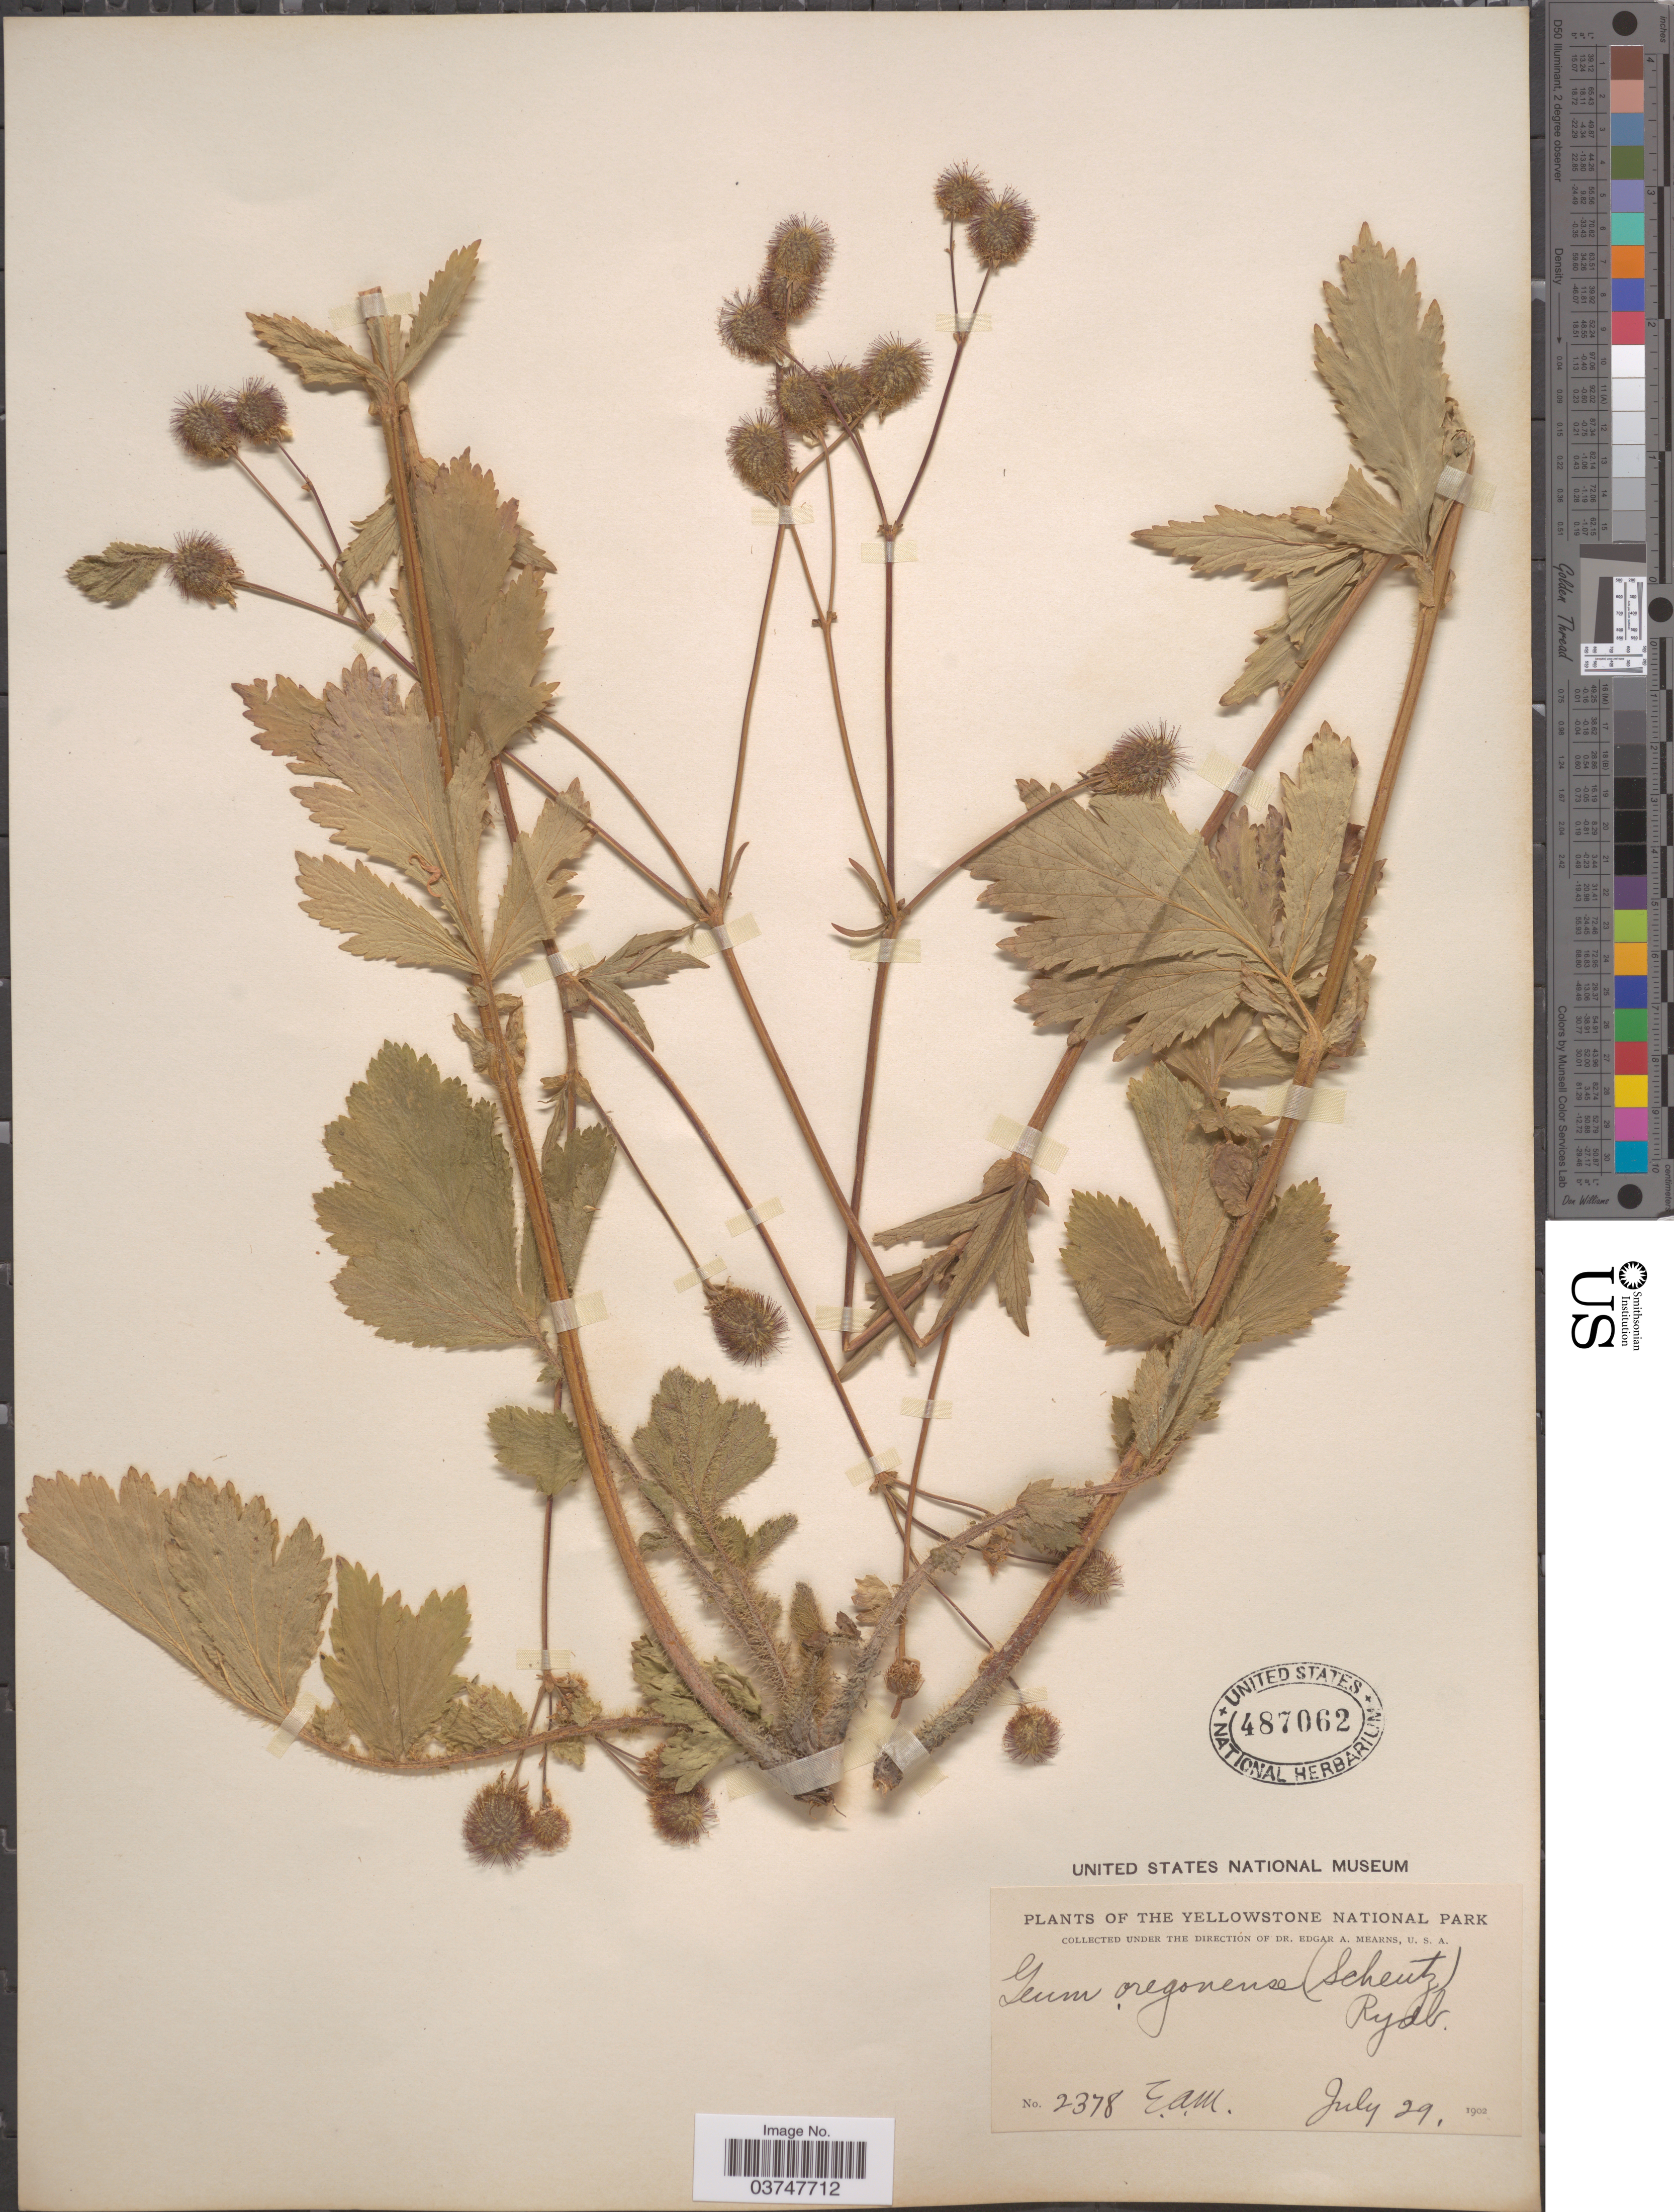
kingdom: Plantae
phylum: Tracheophyta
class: Magnoliopsida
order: Rosales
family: Rosaceae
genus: Geum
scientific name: Geum oregonense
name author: Rydb.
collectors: E. A. Mearns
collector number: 2378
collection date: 1902-07-29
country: United States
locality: The Yellowstone National Park.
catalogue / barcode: US 487062